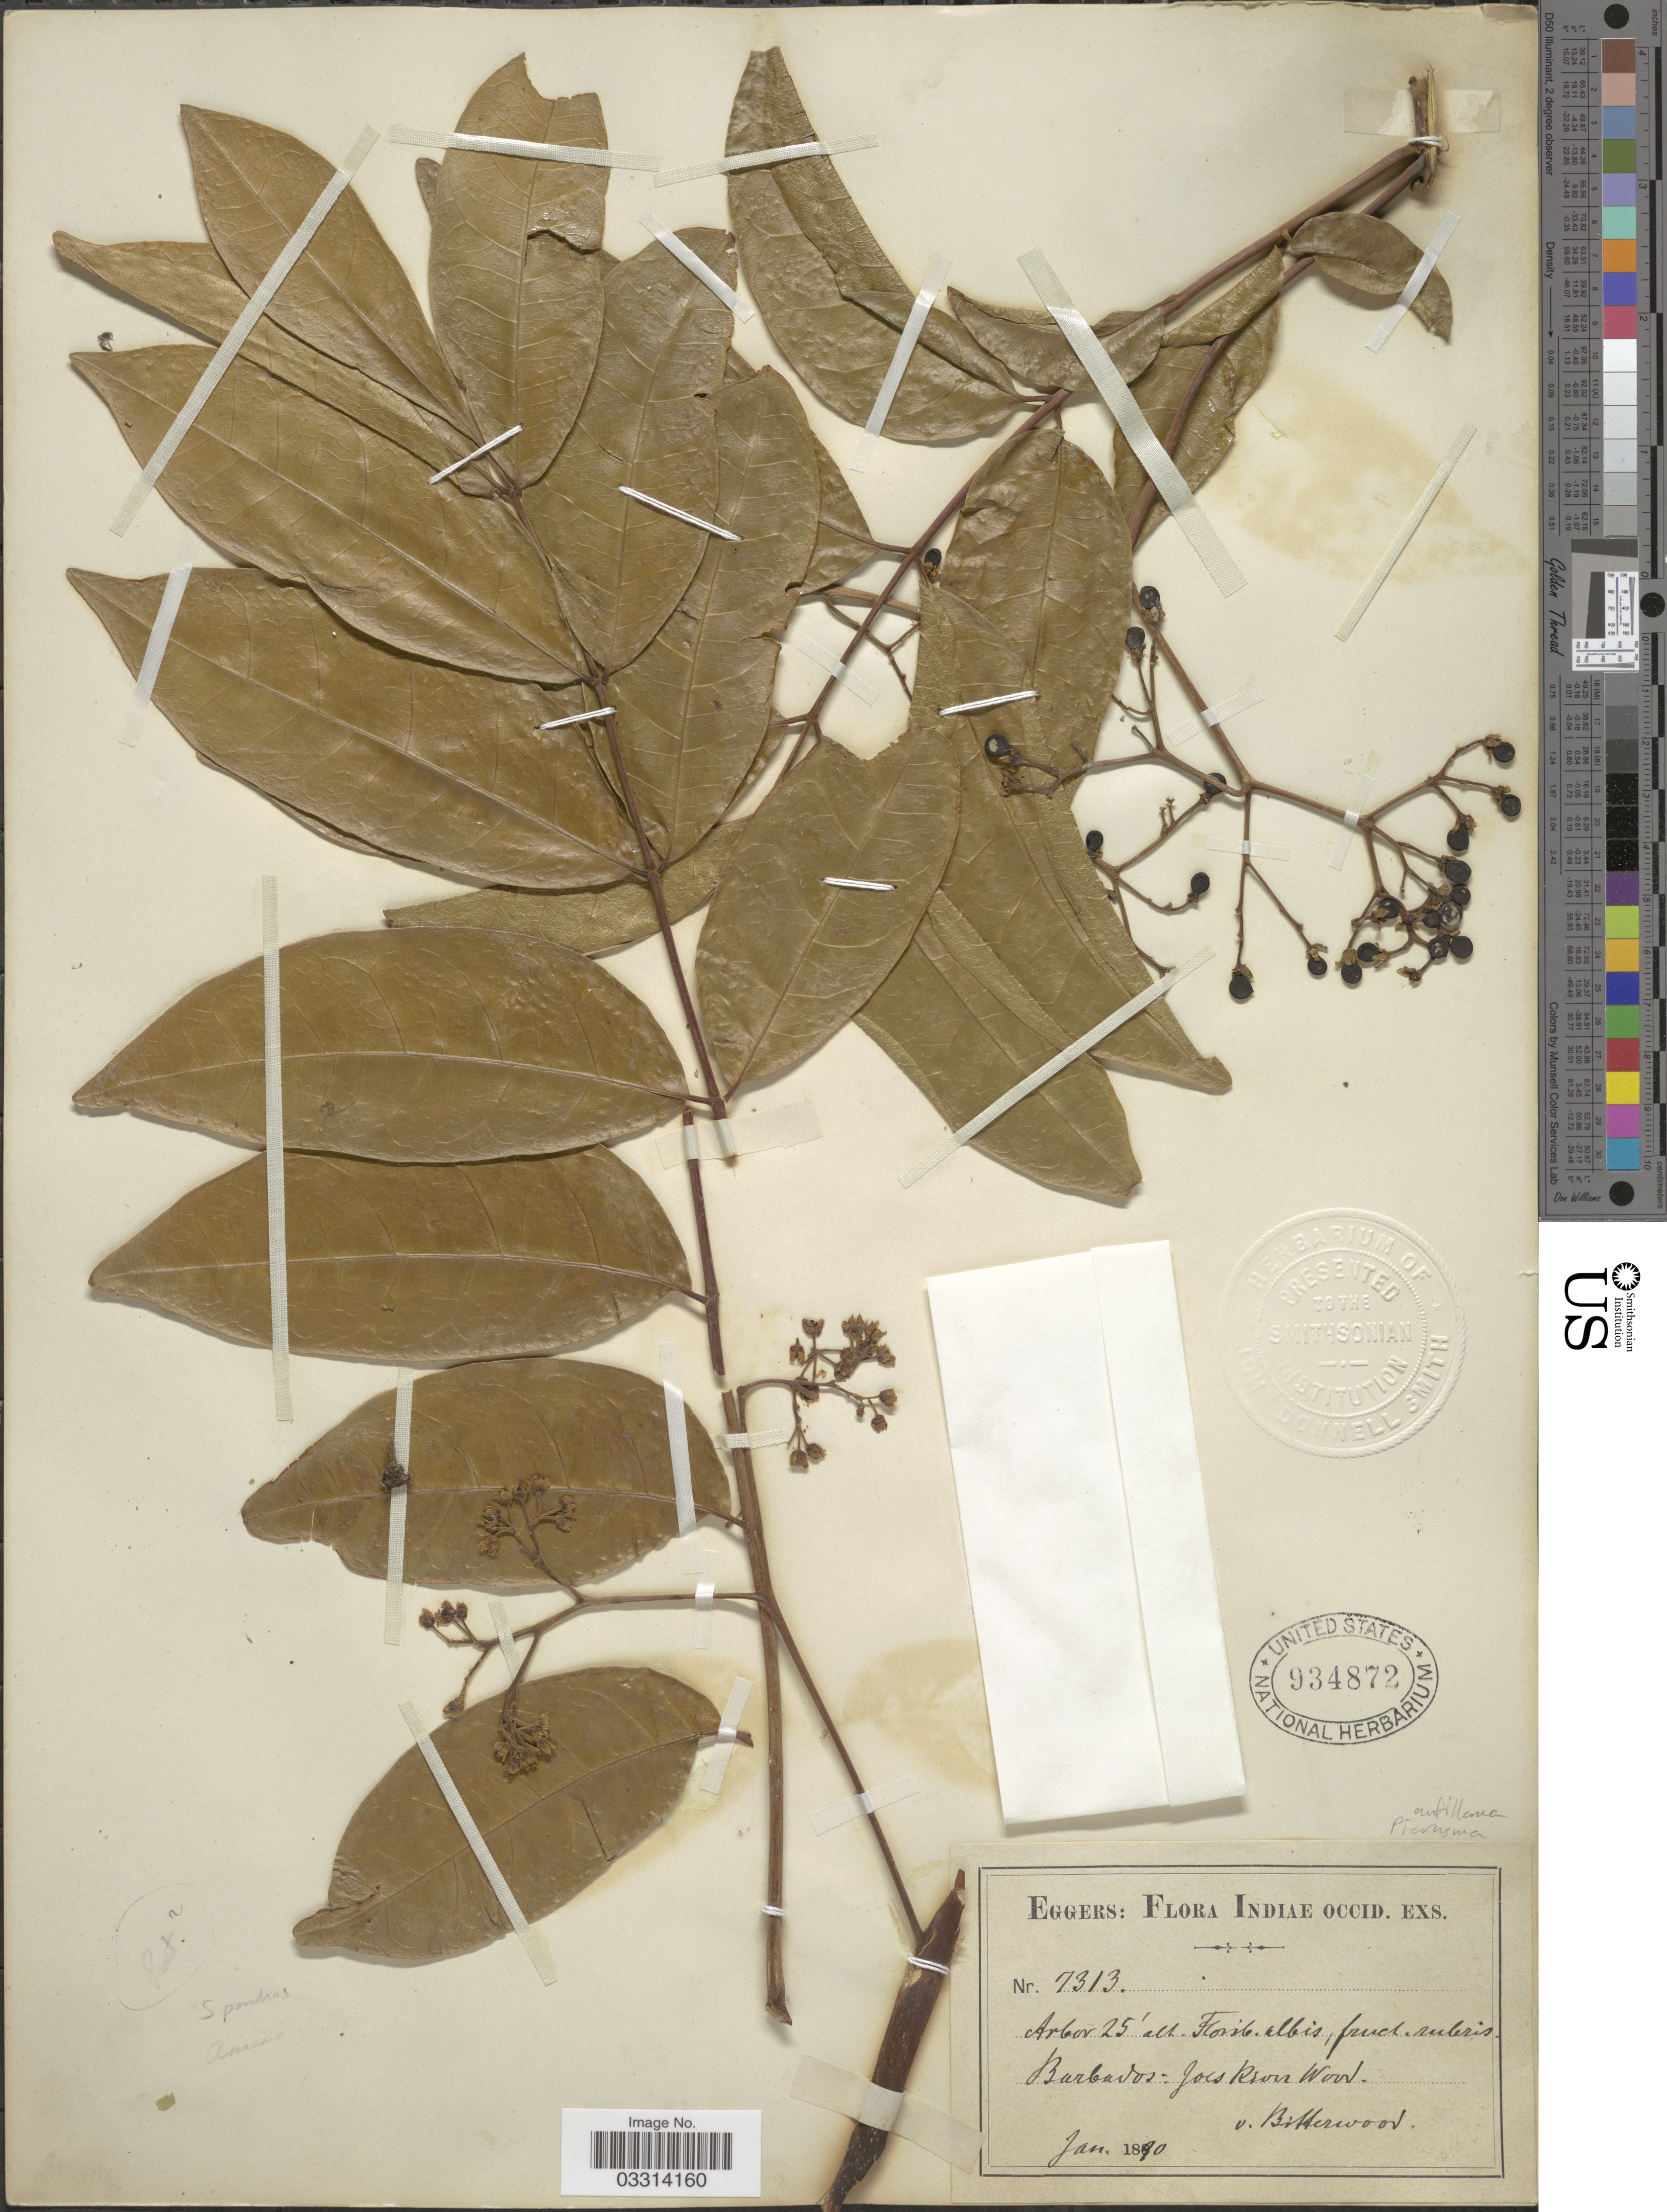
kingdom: Plantae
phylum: Tracheophyta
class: Magnoliopsida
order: Sapindales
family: Simaroubaceae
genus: Picrasma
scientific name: Picrasma excelsa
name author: (Sw.) Planch.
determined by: Strong, Mark T., (BOT), Smithsonian Institution - National Museum of Natural History (UNITED STATES)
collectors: -. Eggers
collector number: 7313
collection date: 1890-01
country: Barbados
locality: Indiae occid. Joes River Wood. v. Bitterwood.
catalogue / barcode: US 934872